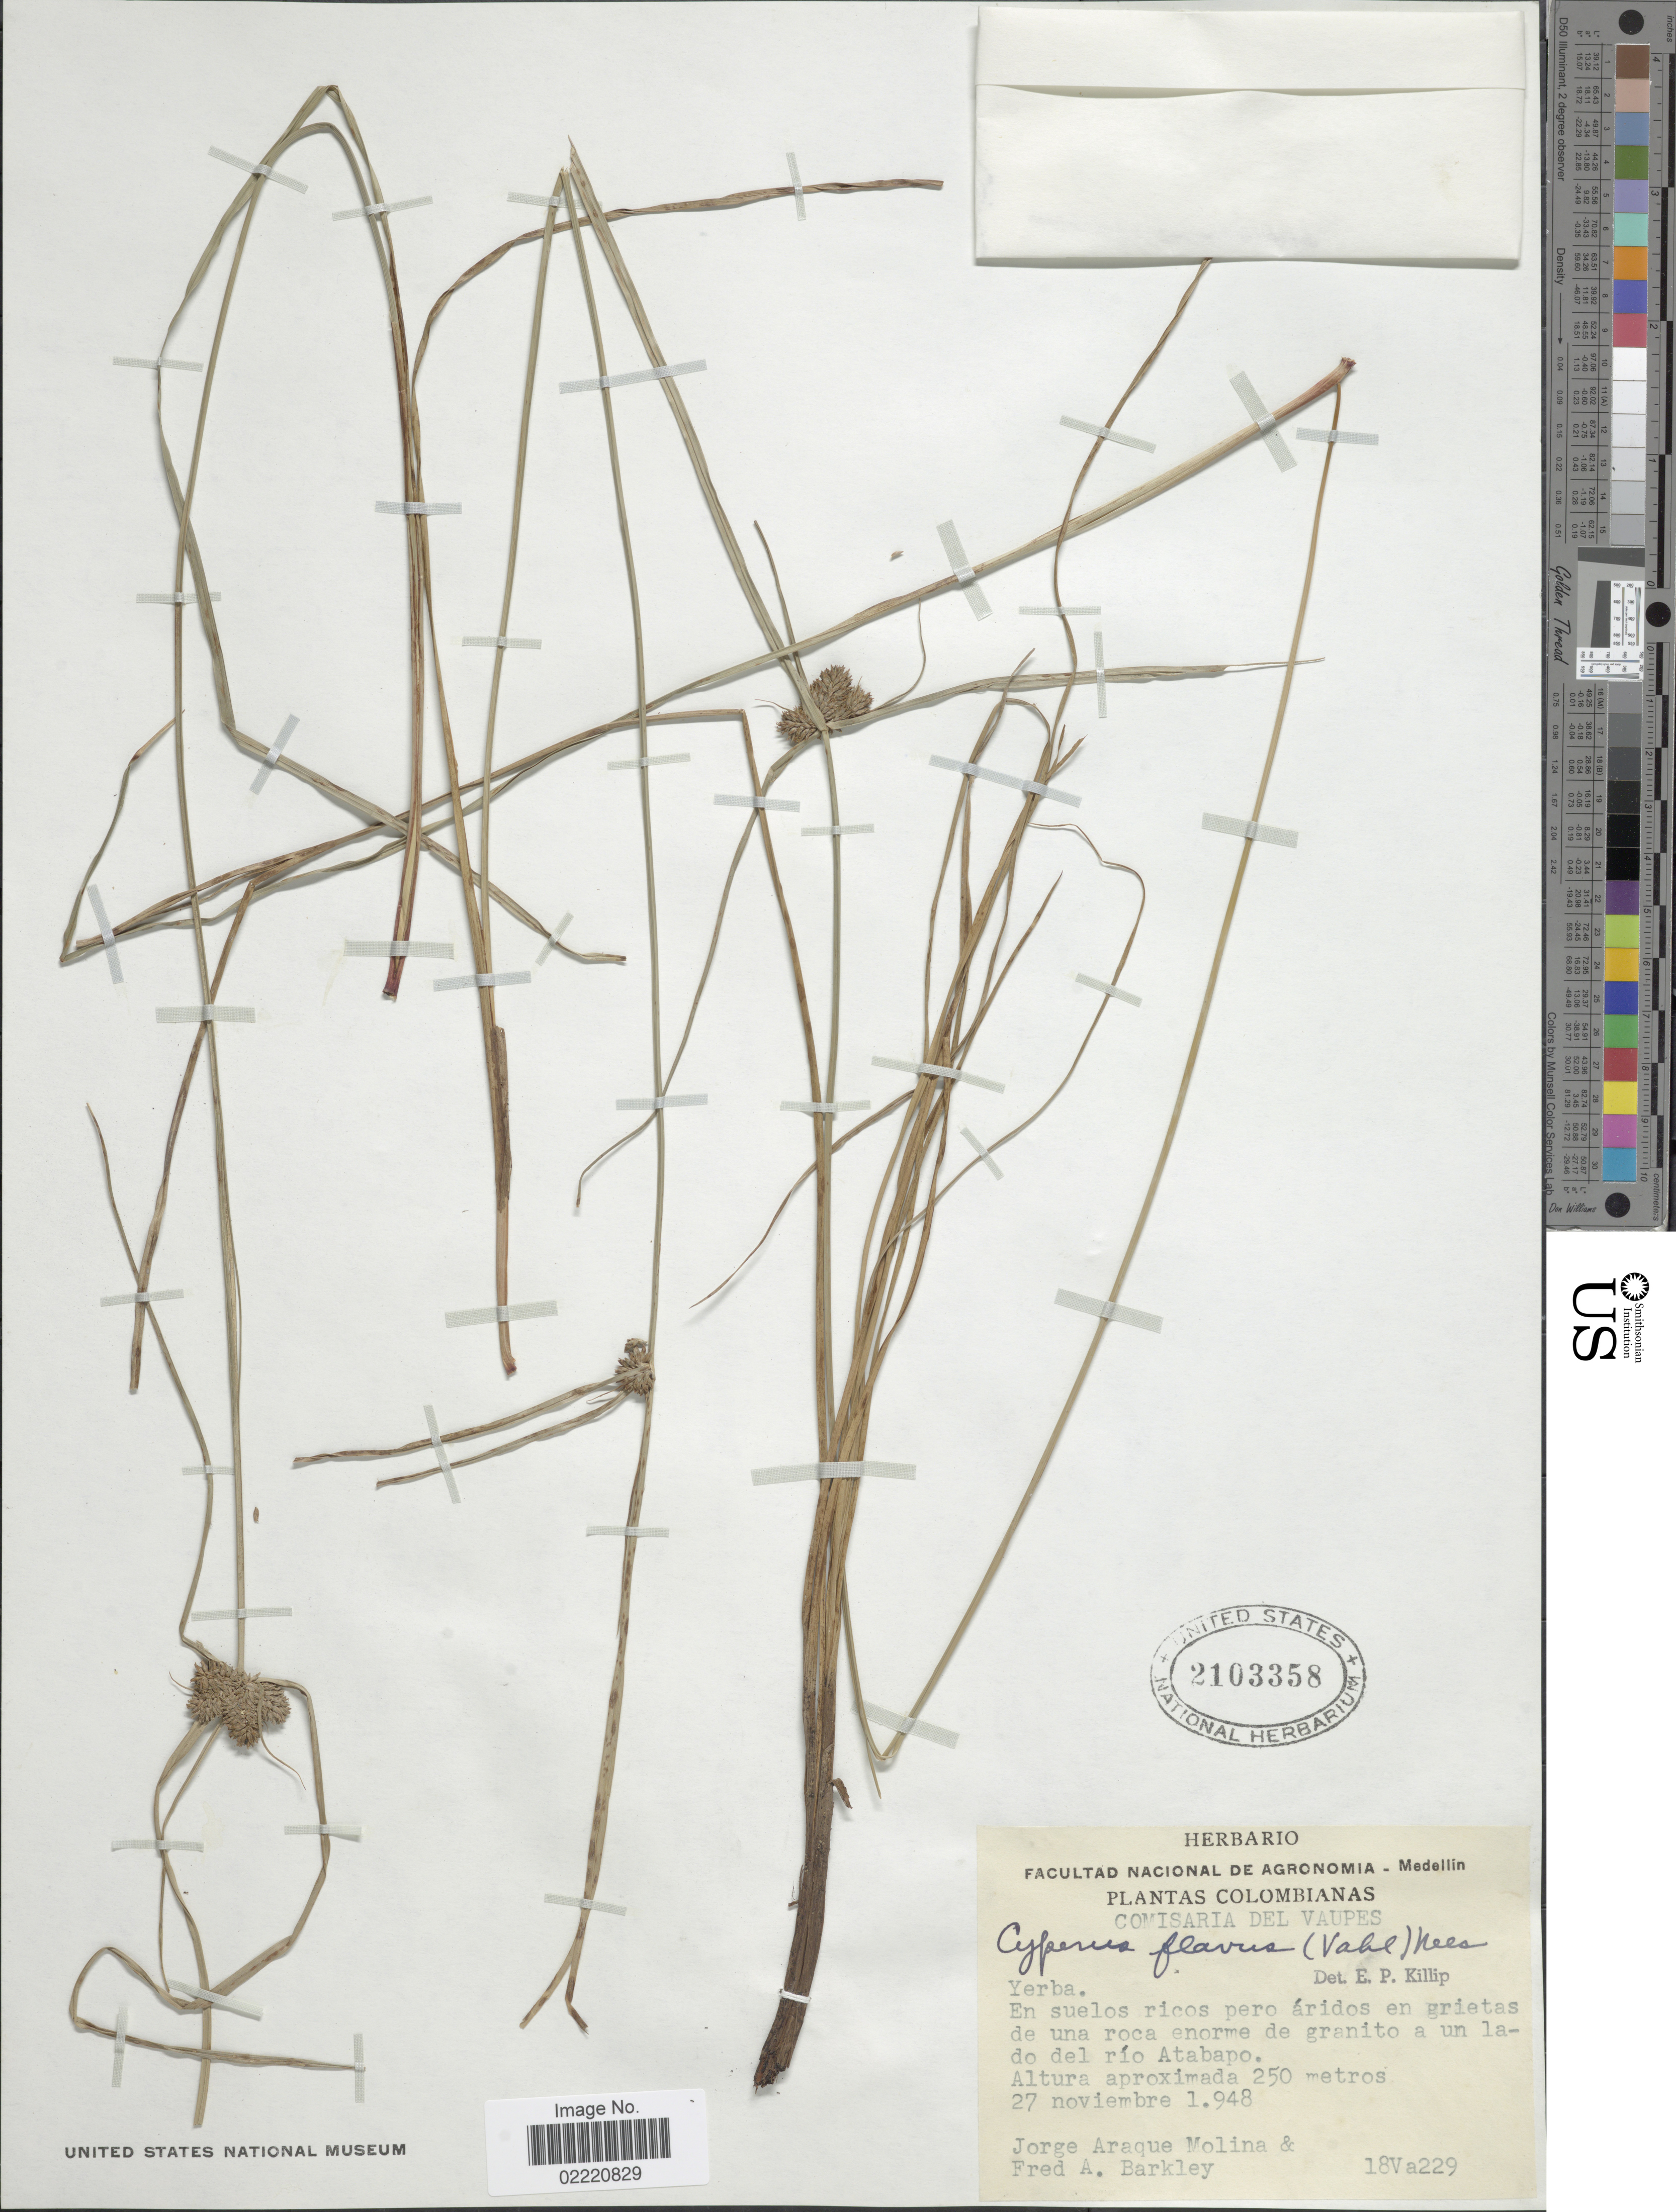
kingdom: Plantae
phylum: Tracheophyta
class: Liliopsida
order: Poales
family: Cyperaceae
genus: Cyperus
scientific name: Cyperus aggregatus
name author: (Willd.) Endl.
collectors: J. Araque Molina & F. A. Barkley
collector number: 18Va229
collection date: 1948-11-27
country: Colombia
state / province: Vaupés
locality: Comisaria del Vaupes, En suelos ricos pero aridos en grietas de una roca enorme de granito a un lado del rio Atabapo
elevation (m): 250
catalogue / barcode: US 2103358